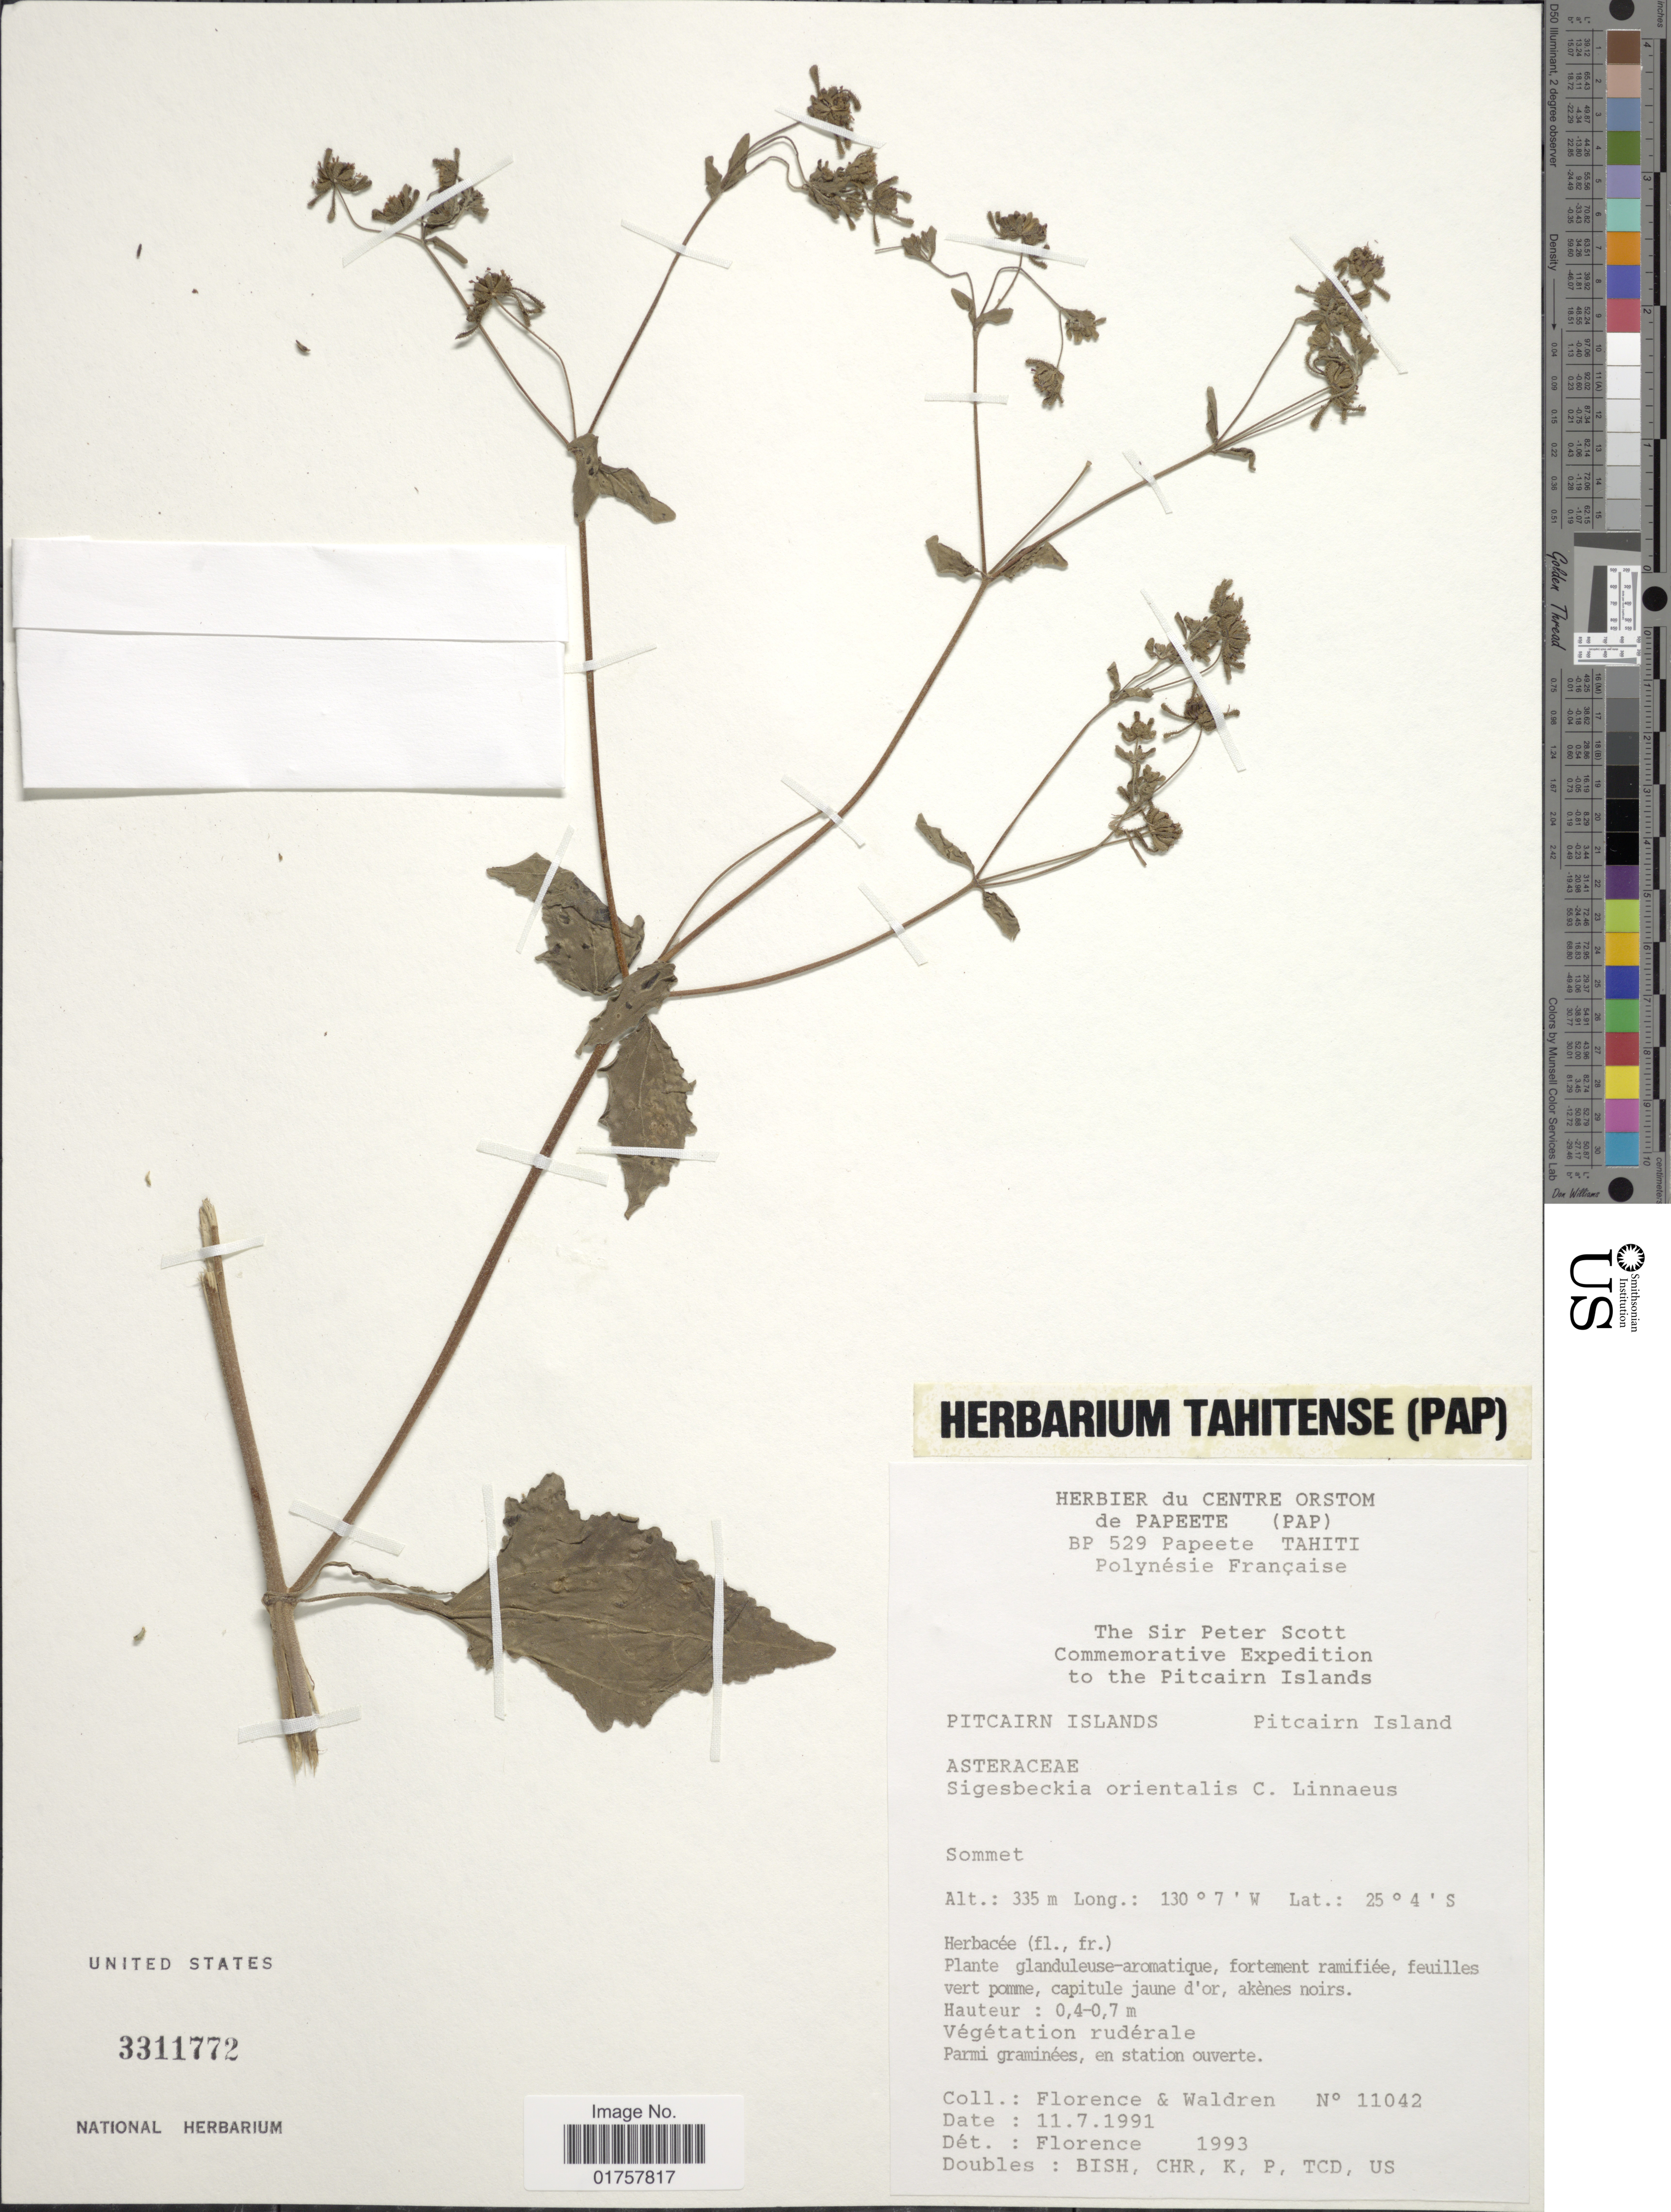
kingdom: Plantae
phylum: Tracheophyta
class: Magnoliopsida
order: Asterales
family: Asteraceae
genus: Sigesbeckia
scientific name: Sigesbeckia orientalis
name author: L.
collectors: -. Florence & Waldren, --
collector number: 11042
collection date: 1991-07-11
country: French Polynesia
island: Tahiti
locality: BP 529 Papeete Tahiti, Pitcairn Islands, Sommet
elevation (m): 335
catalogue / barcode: US 3311772